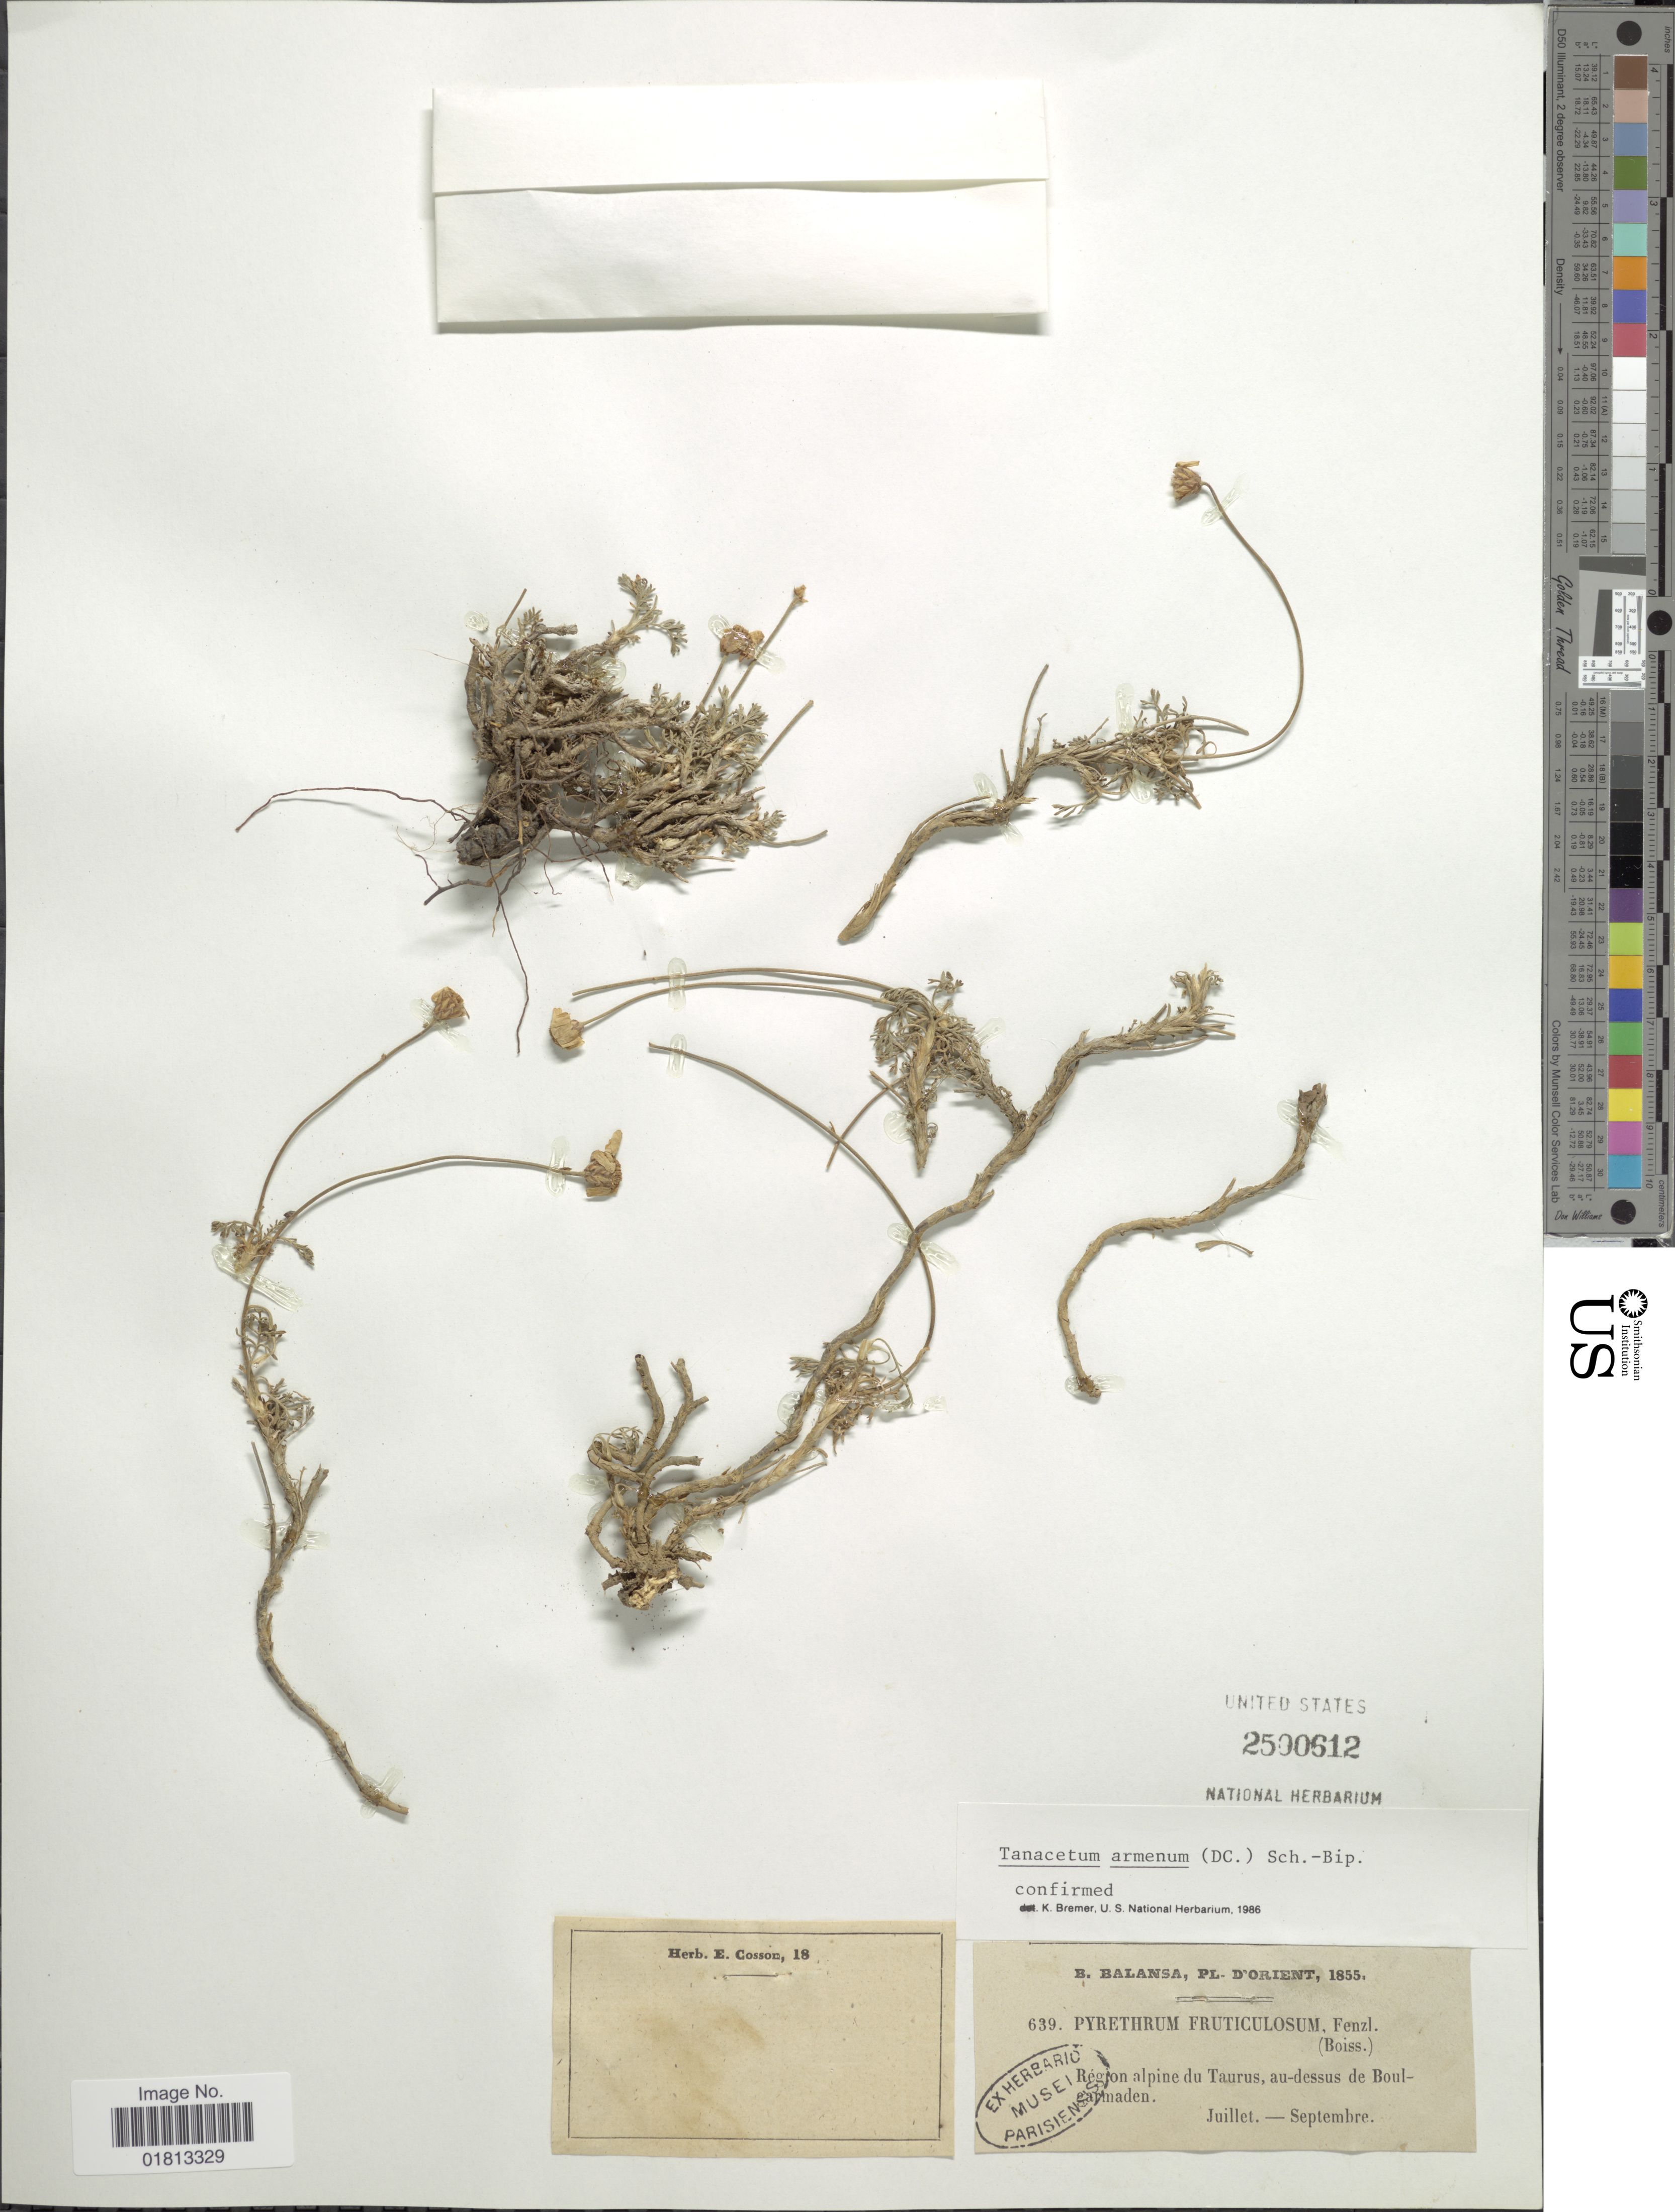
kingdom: Plantae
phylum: Tracheophyta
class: Magnoliopsida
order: Asterales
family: Asteraceae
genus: Tanacetum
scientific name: Tanacetum armenum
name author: (DC.) Sch. Bip.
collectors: B. Balansa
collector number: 639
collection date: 1855-07/1855-09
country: Turkey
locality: Region alpine du Taurus, au-dessus de Boulgarmaden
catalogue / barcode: US 2500612